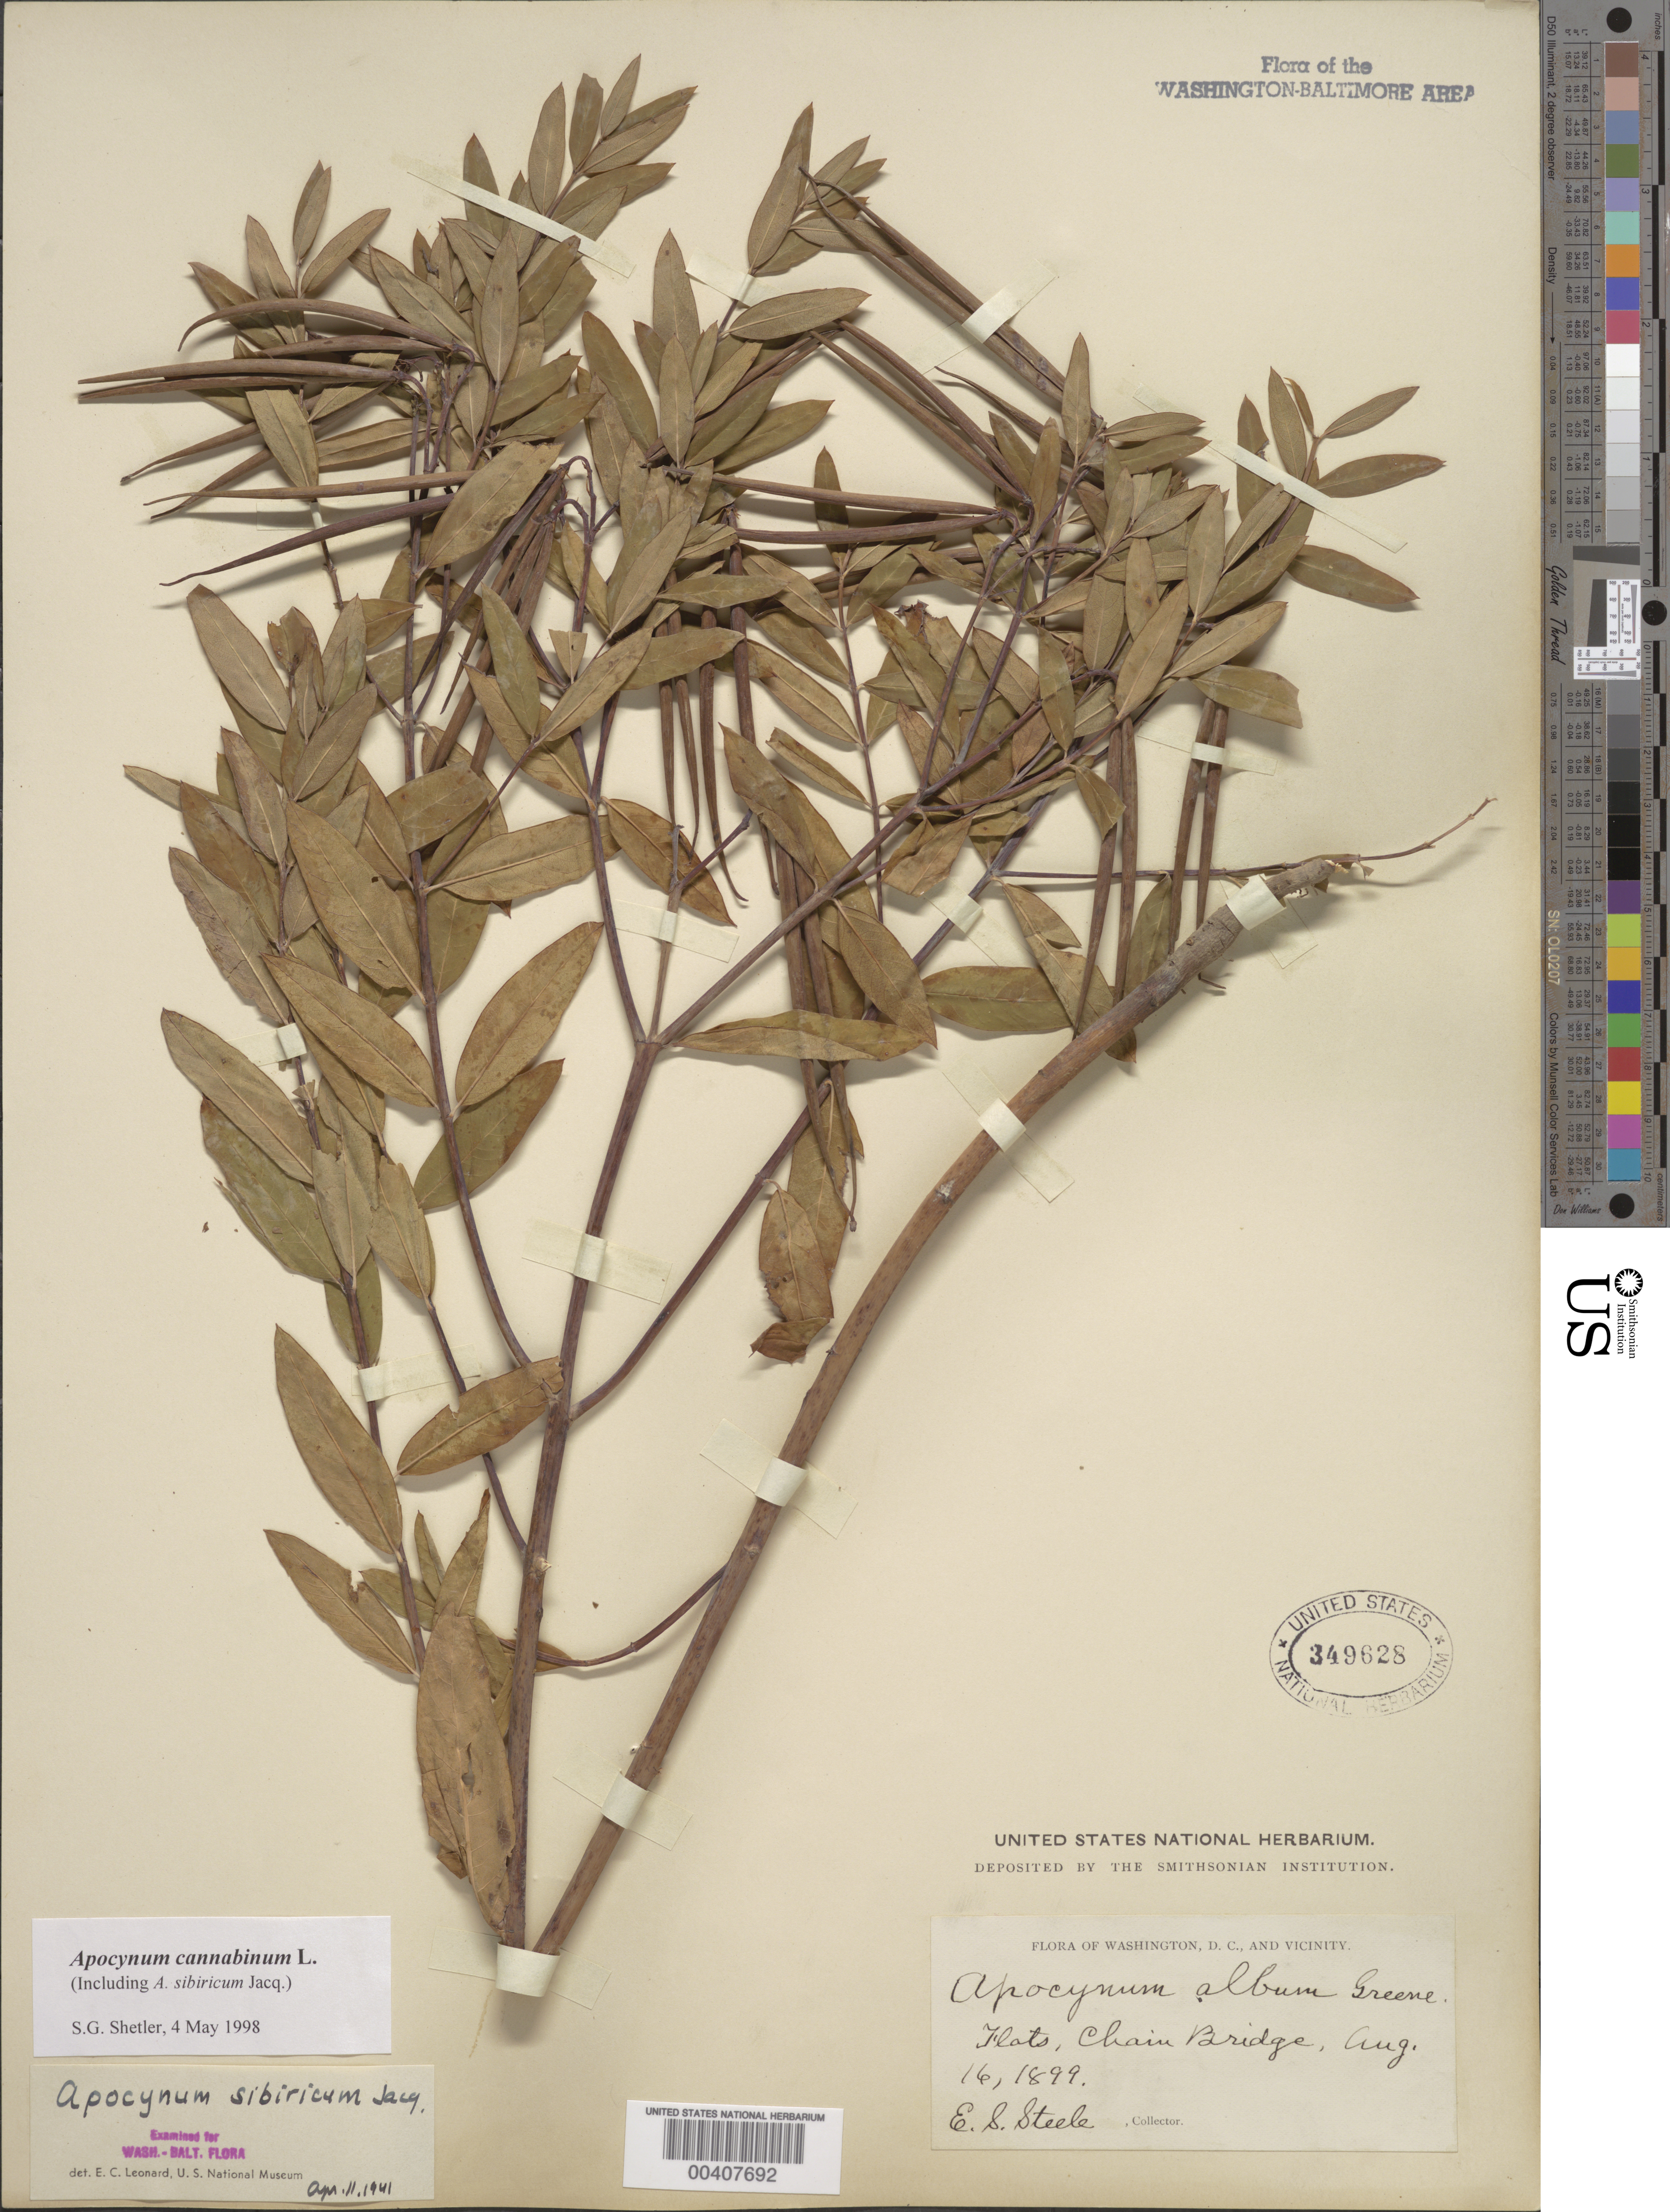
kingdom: Plantae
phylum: Tracheophyta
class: Magnoliopsida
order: Gentianales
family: Apocynaceae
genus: Apocynum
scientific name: Apocynum cannabinum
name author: L.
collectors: E. Steele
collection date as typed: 16 Aug 1899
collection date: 1899-08-16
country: United States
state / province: District of Columbia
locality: Potomac River flats, Chain Bridge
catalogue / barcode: US 349628